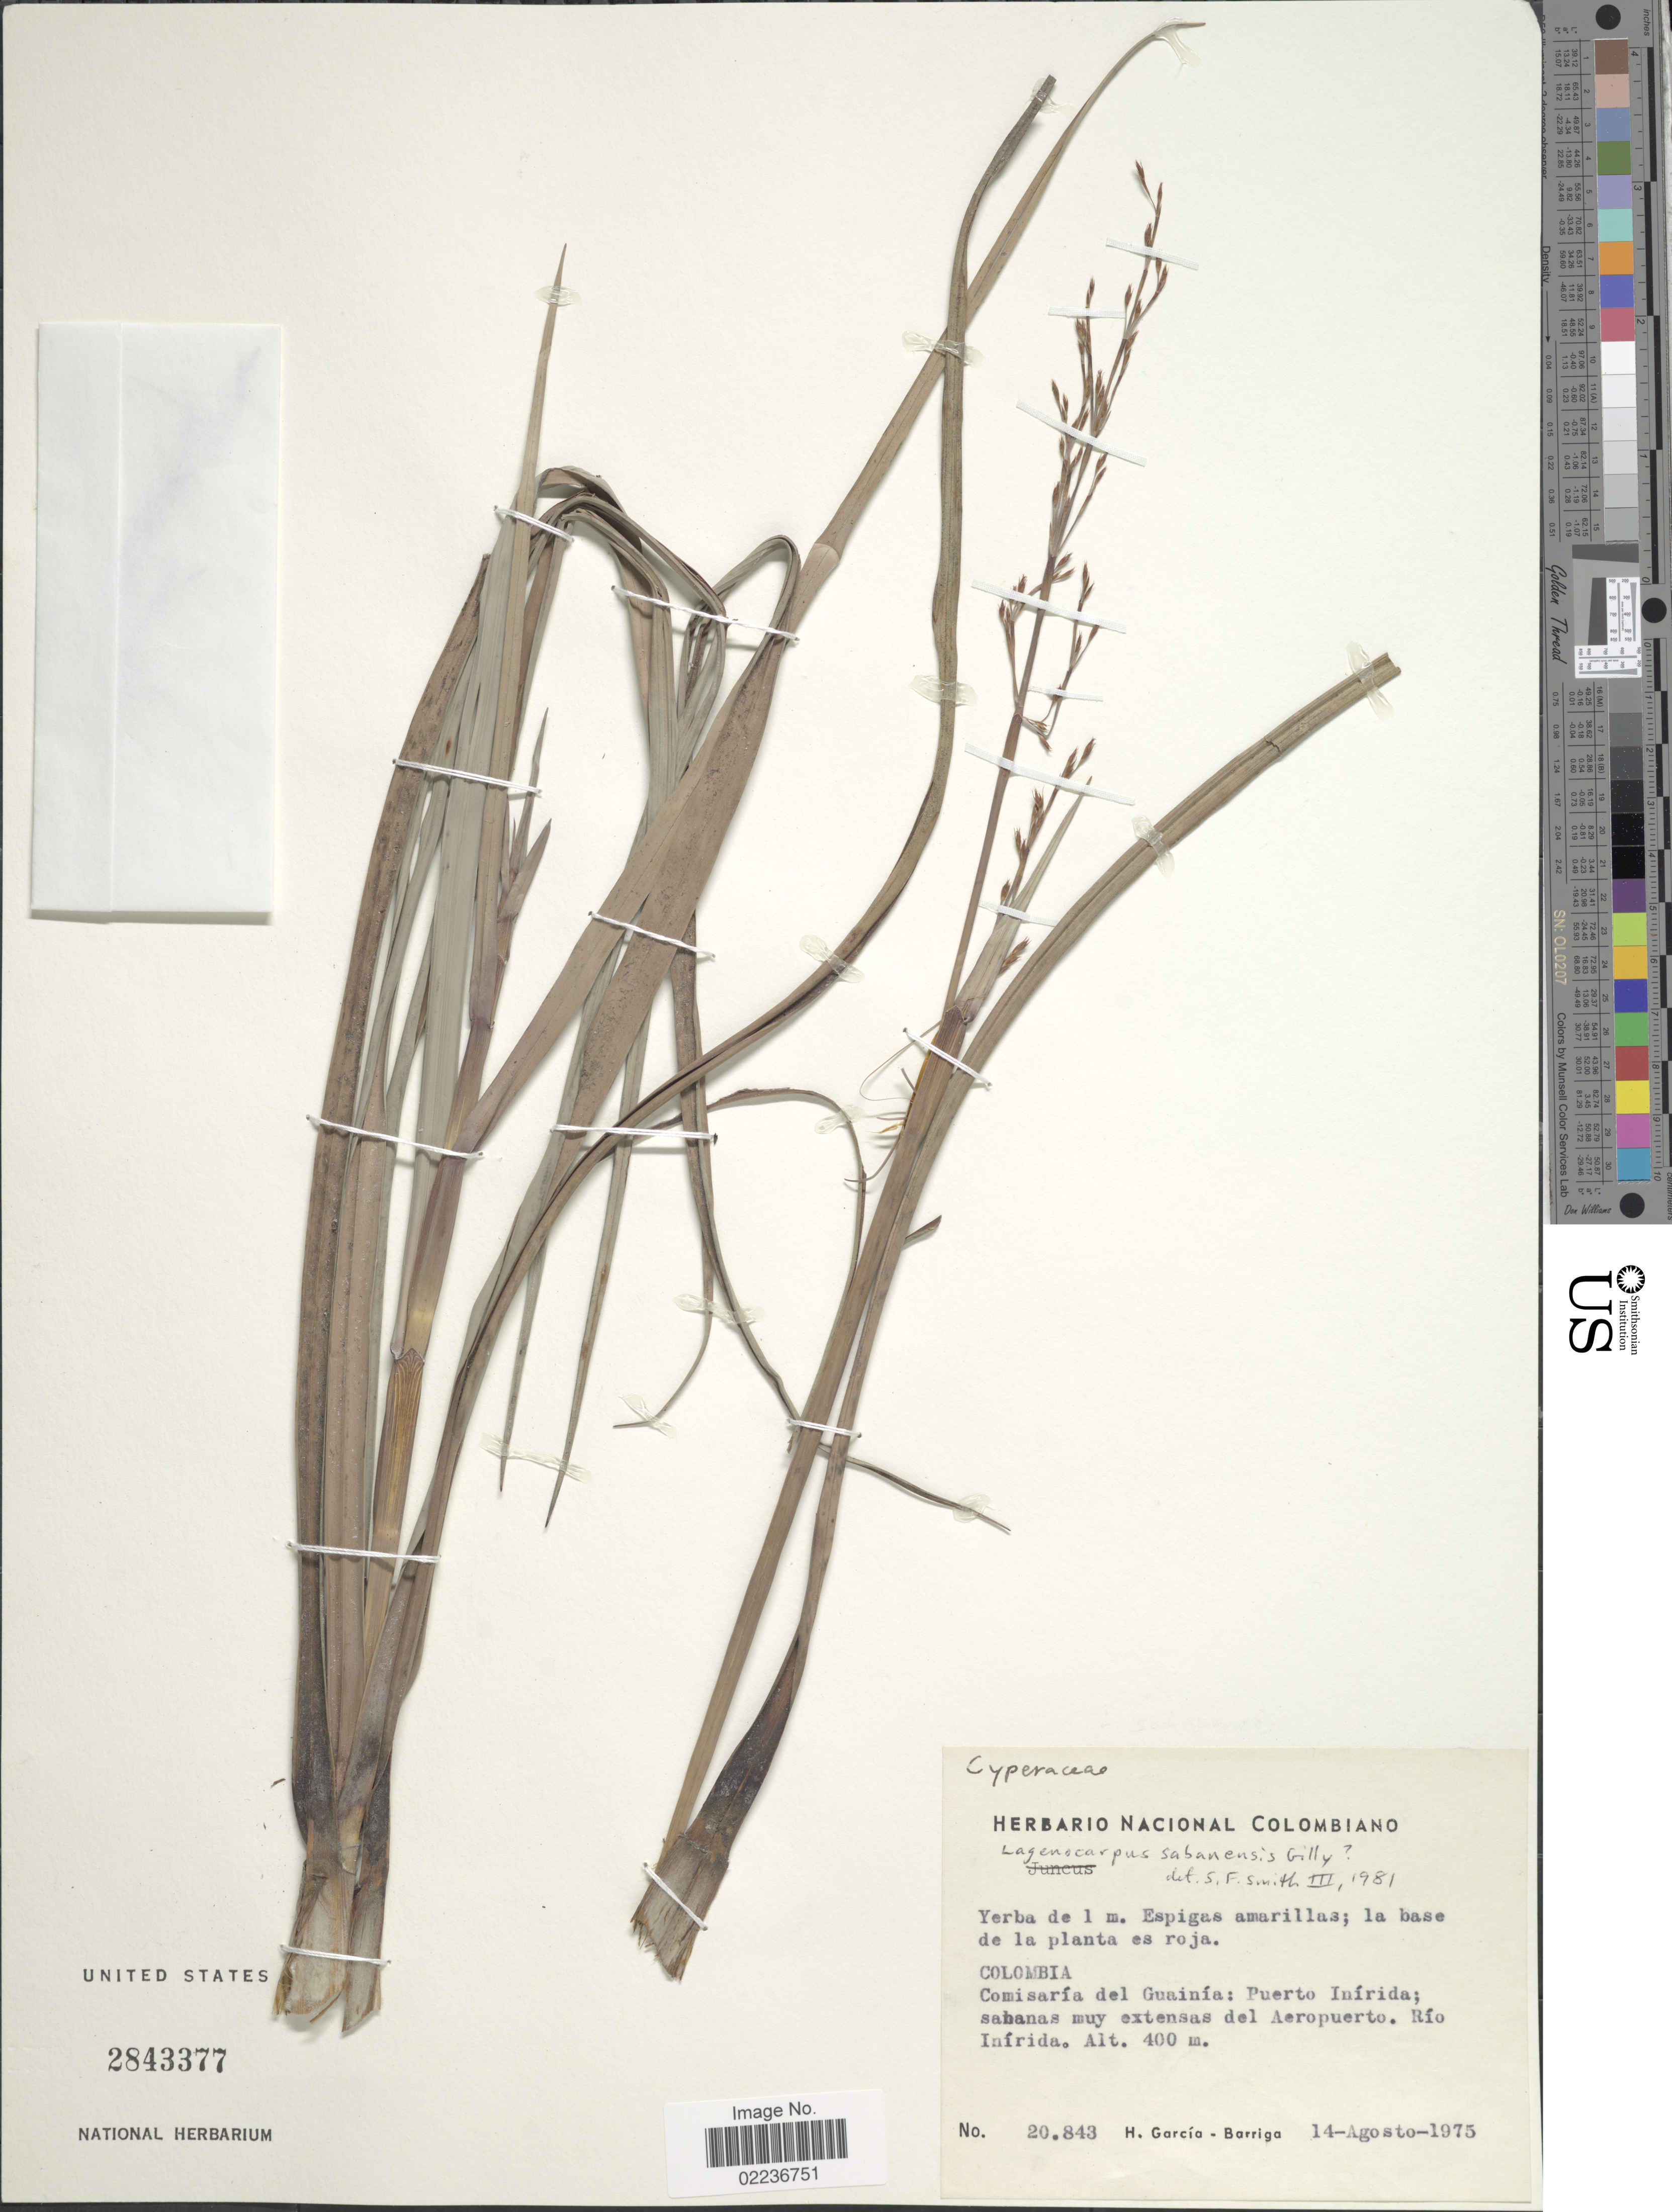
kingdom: Plantae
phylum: Tracheophyta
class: Liliopsida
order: Poales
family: Cyperaceae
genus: Lagenocarpus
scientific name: Lagenocarpus pendulus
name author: T. Koyama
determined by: Costa, S. M.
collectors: H. García Barriga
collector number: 20843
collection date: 1975-08-14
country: Colombia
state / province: Guainía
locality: Comisaria del Guainia: Puerto Inirida; sabanas muy extensas del Aeropuerto, Rio Inirida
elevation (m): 400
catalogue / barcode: US 2843377